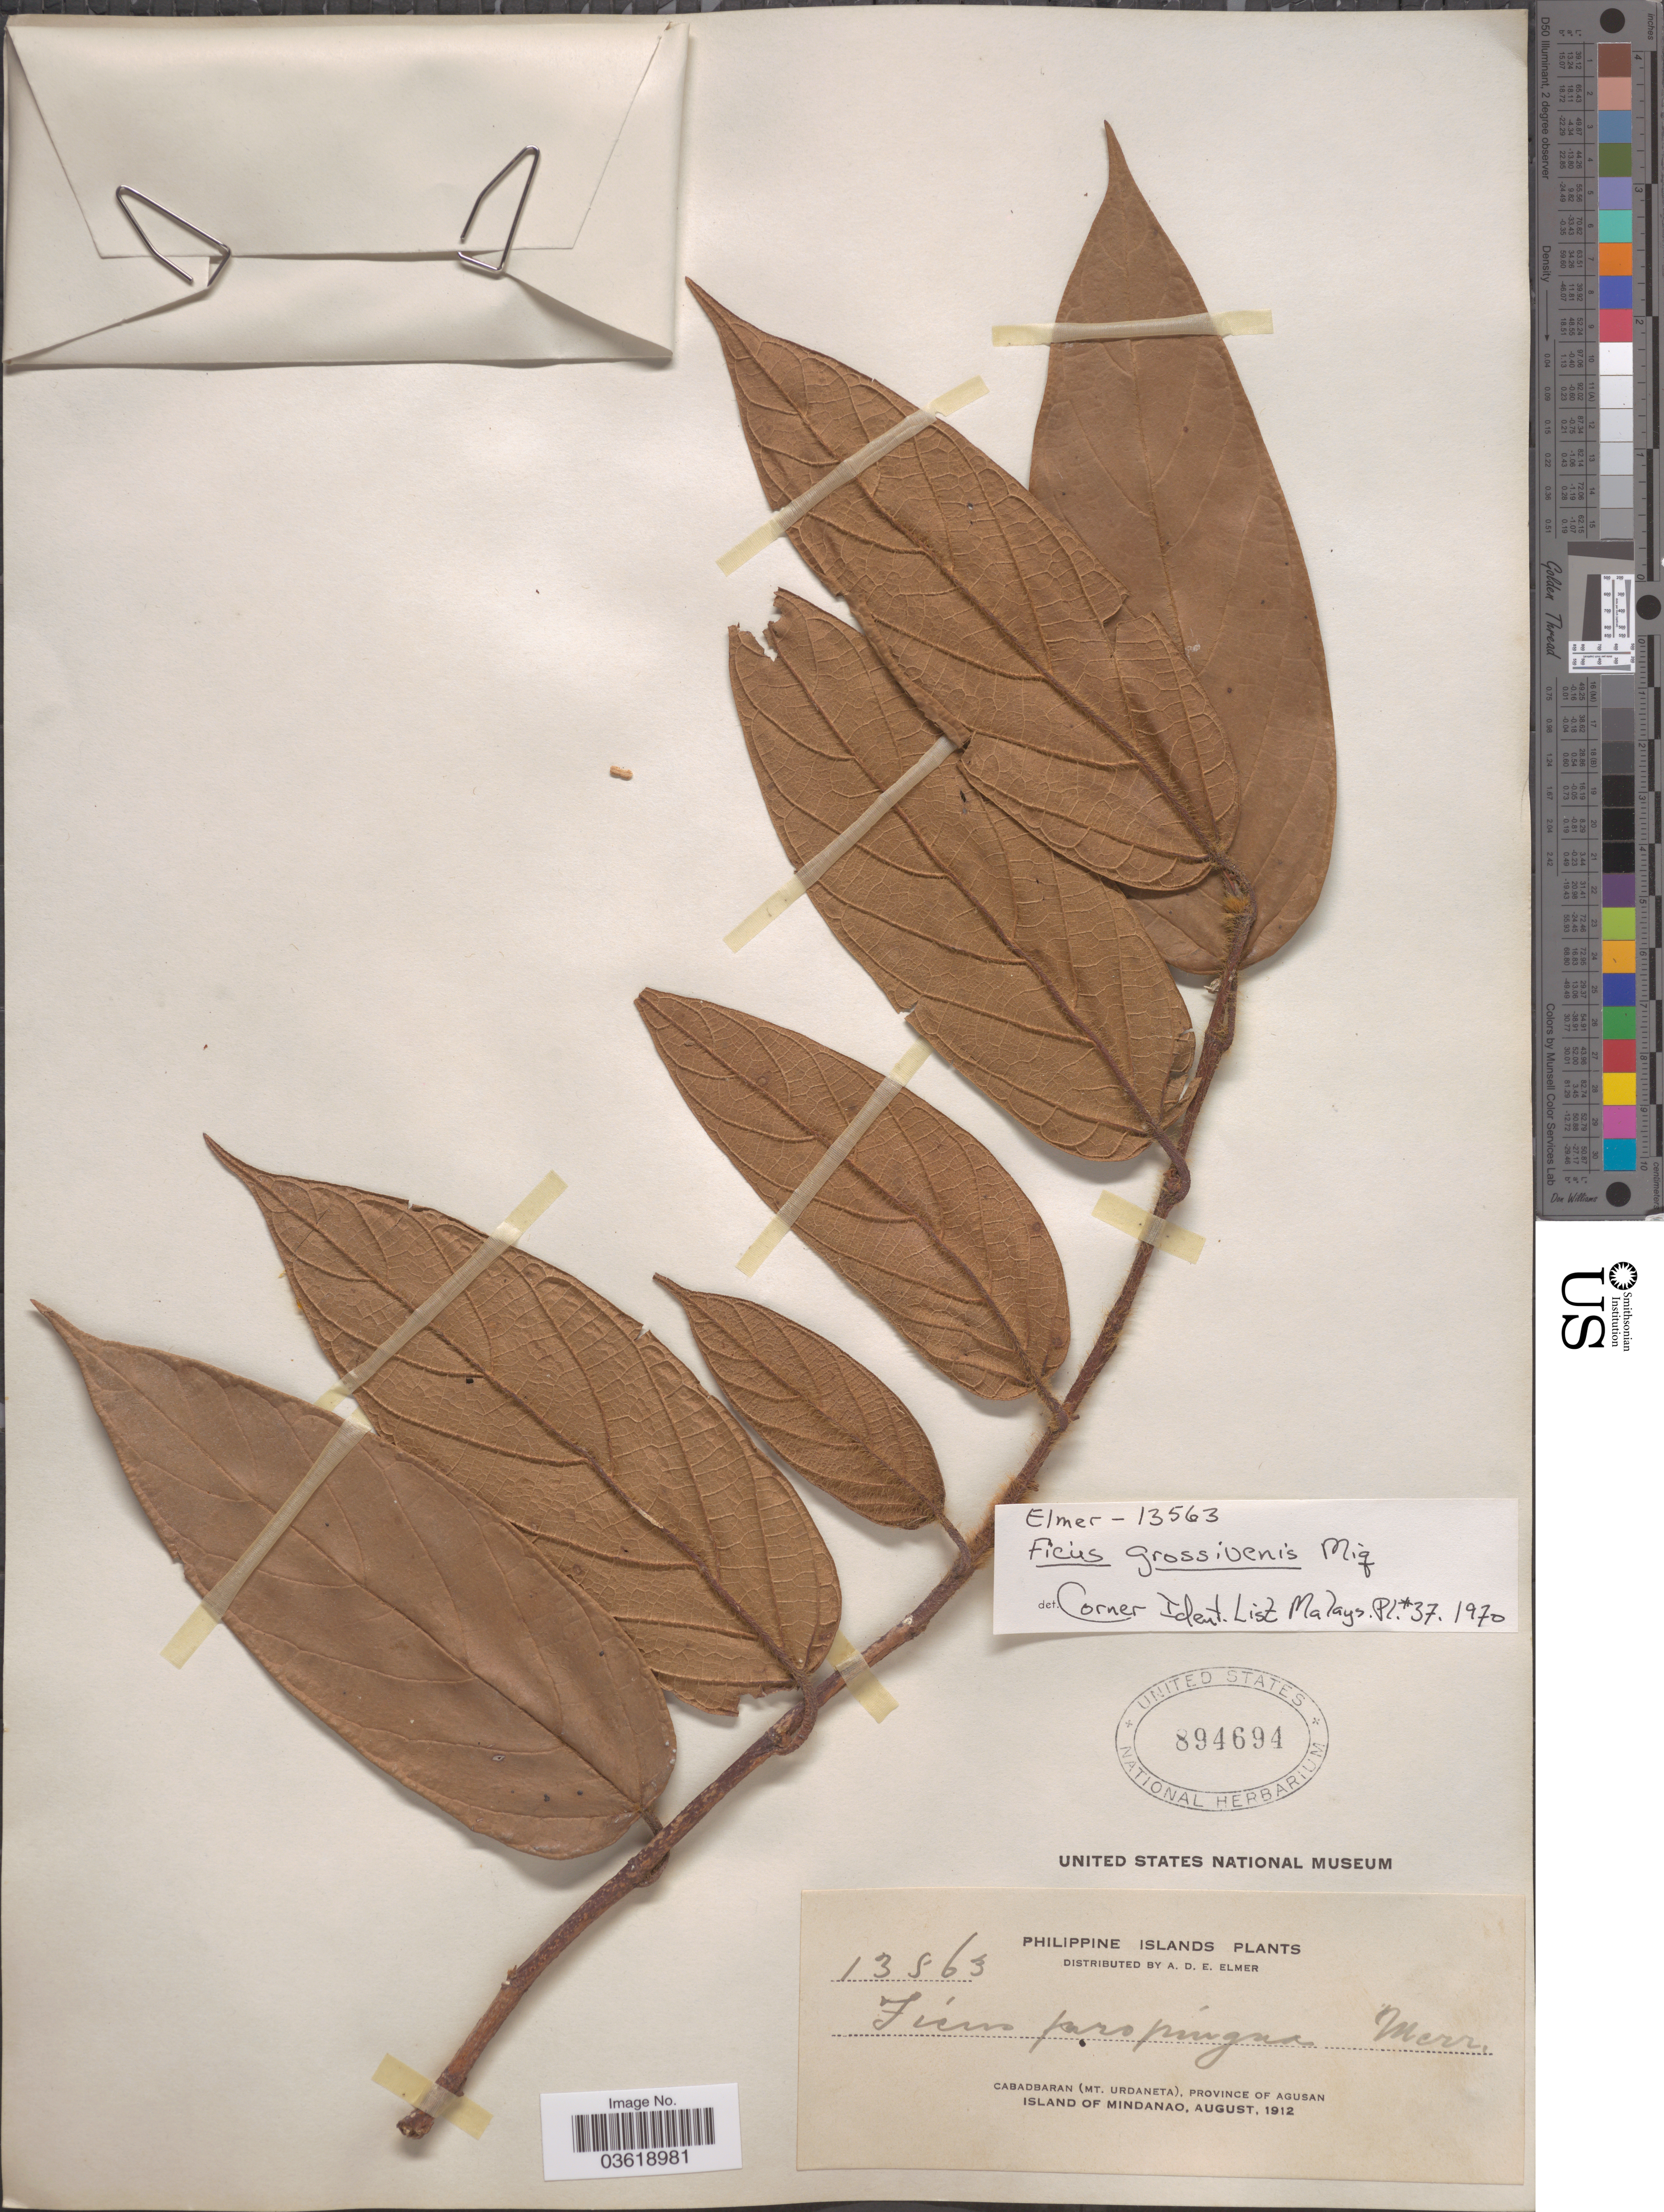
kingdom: Plantae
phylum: Tracheophyta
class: Magnoliopsida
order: Rosales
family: Moraceae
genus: Ficus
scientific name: Ficus grossivenis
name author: Miq.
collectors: A. D. E. Elmer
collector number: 13563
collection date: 1912-08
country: Philippines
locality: Cabadbaran (Mt. Urdaneta), Province of Agusan. Island of Mindanao.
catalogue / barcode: US 894694